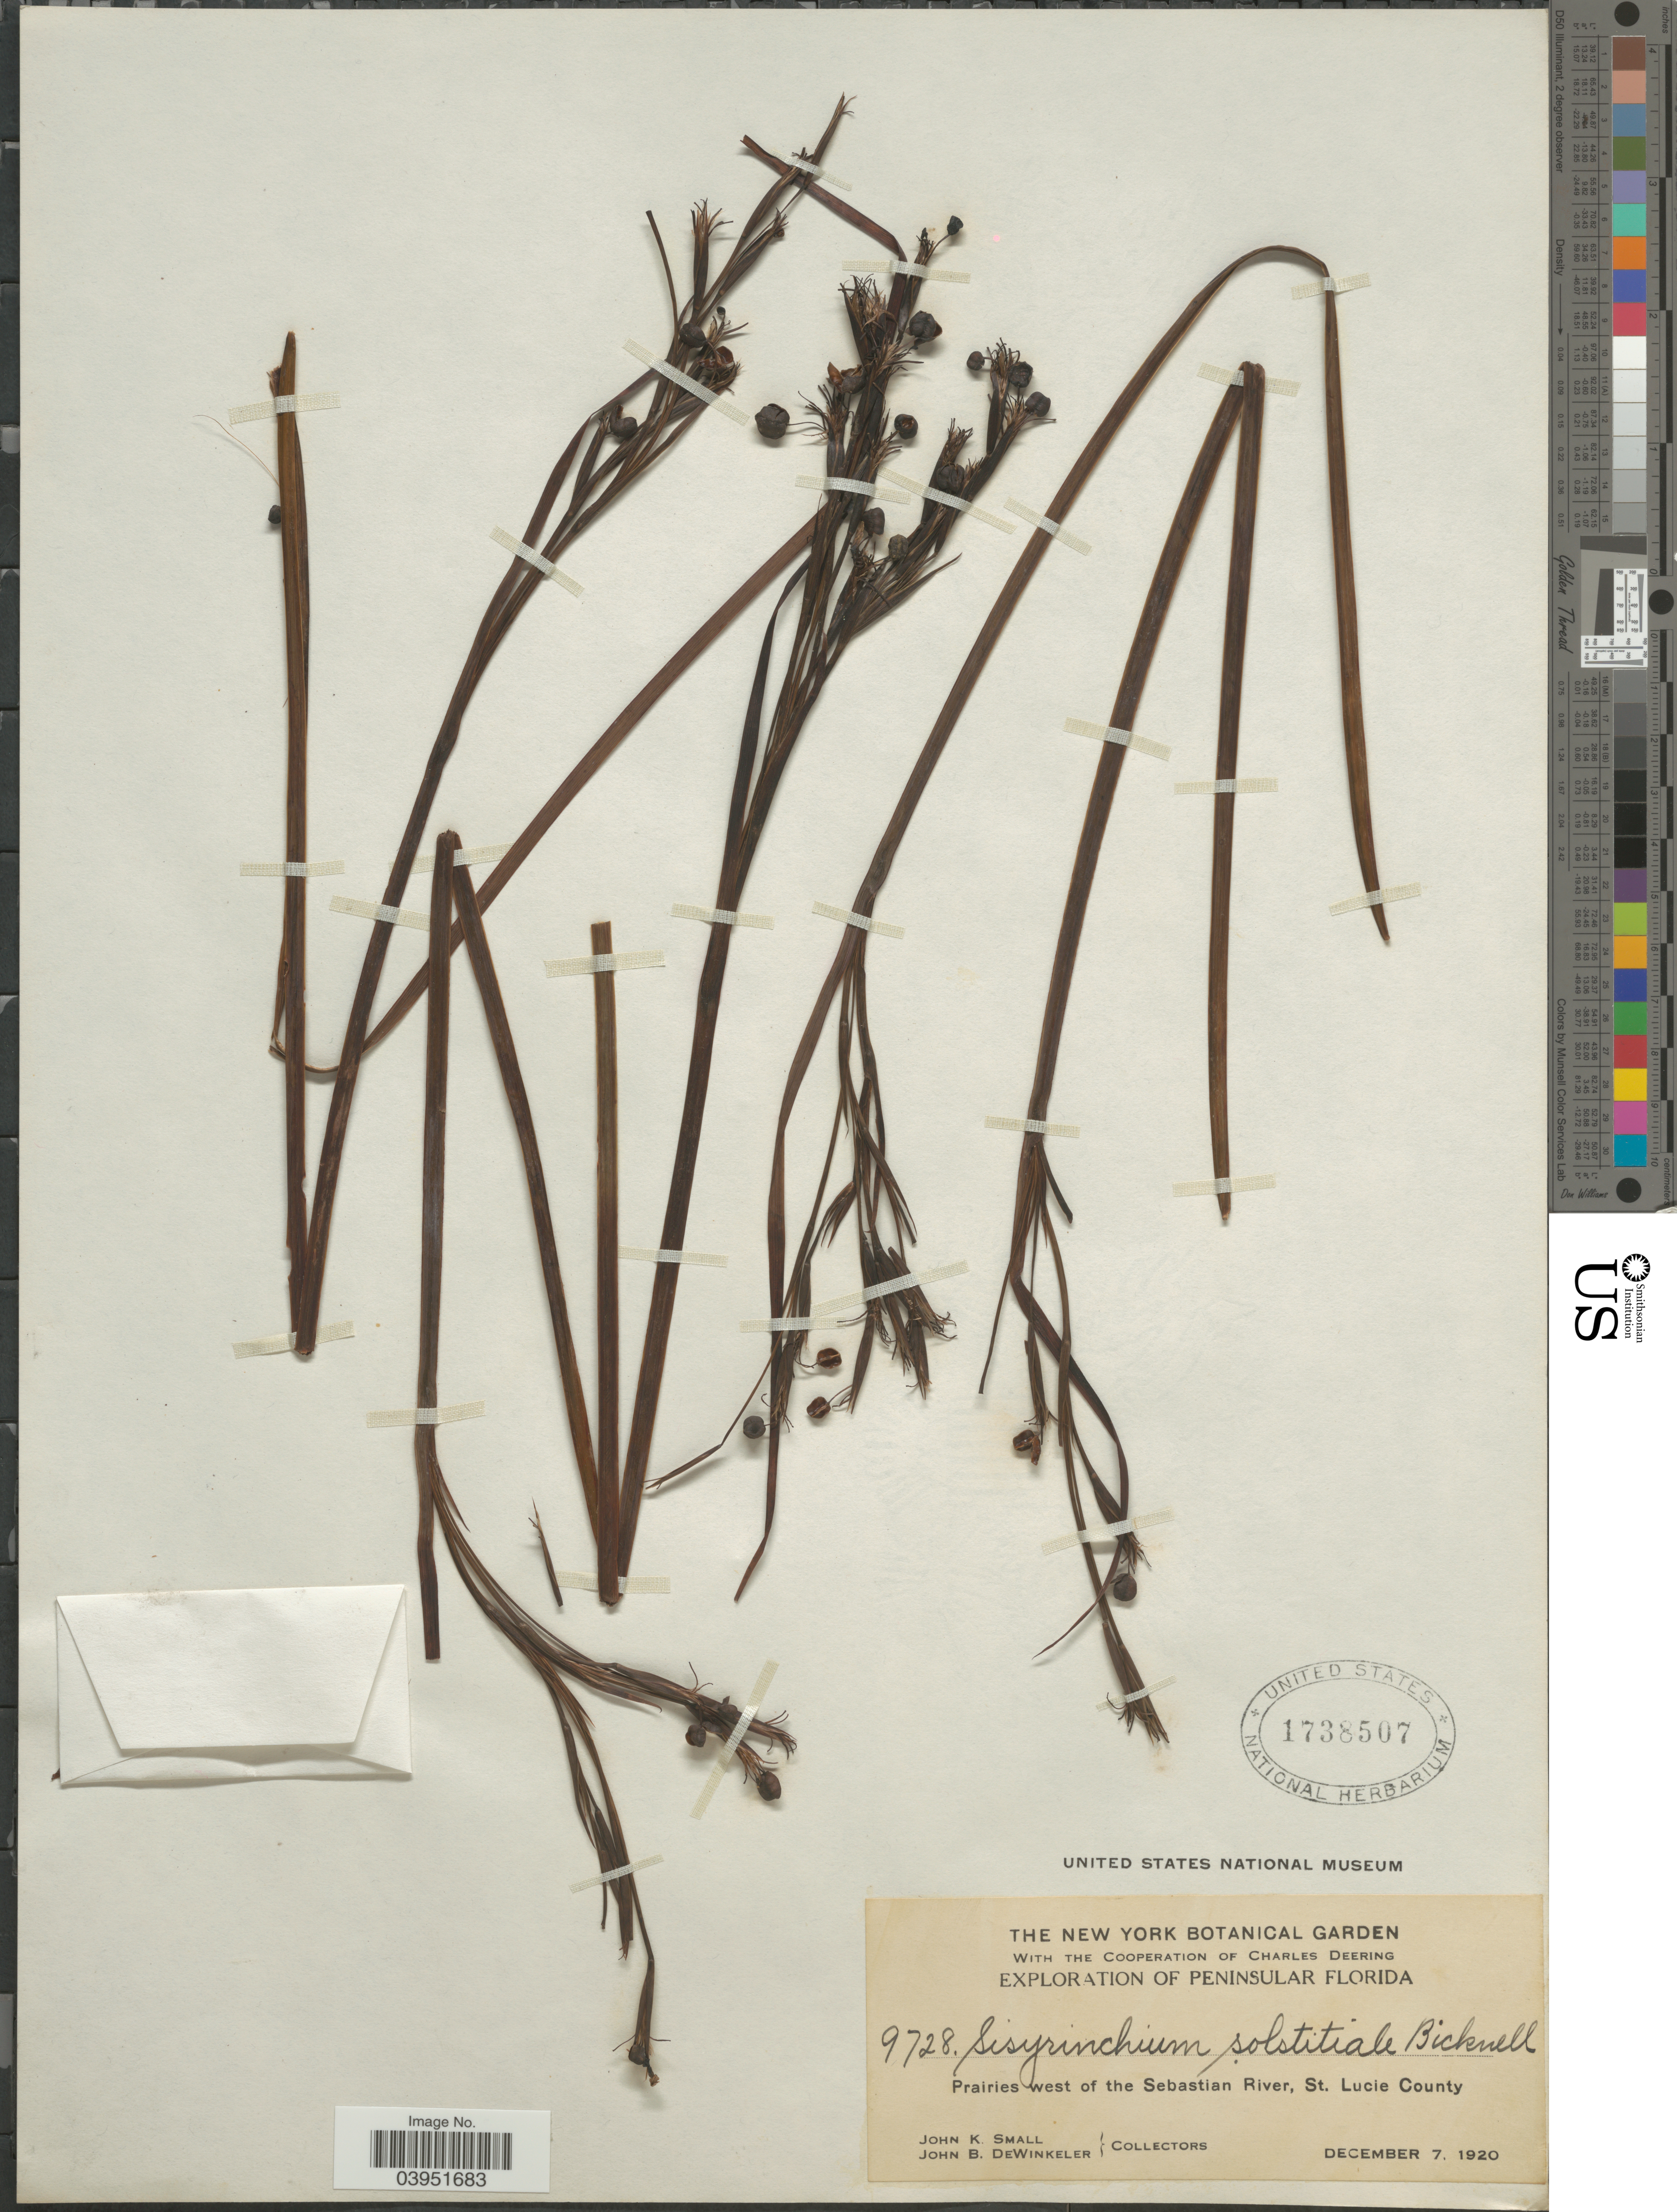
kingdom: Plantae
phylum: Tracheophyta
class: Liliopsida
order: Asparagales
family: Iridaceae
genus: Sisyrinchium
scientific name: Sisyrinchium solstitiale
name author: E.P. Bicknell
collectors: J. K. Small & J. B. Dewinkeler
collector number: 9728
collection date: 1920-12-07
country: United States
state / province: Florida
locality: Peninsular Florida. Prairies west of the Sebastian River, St. Lucie County.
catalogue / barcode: US 1738507